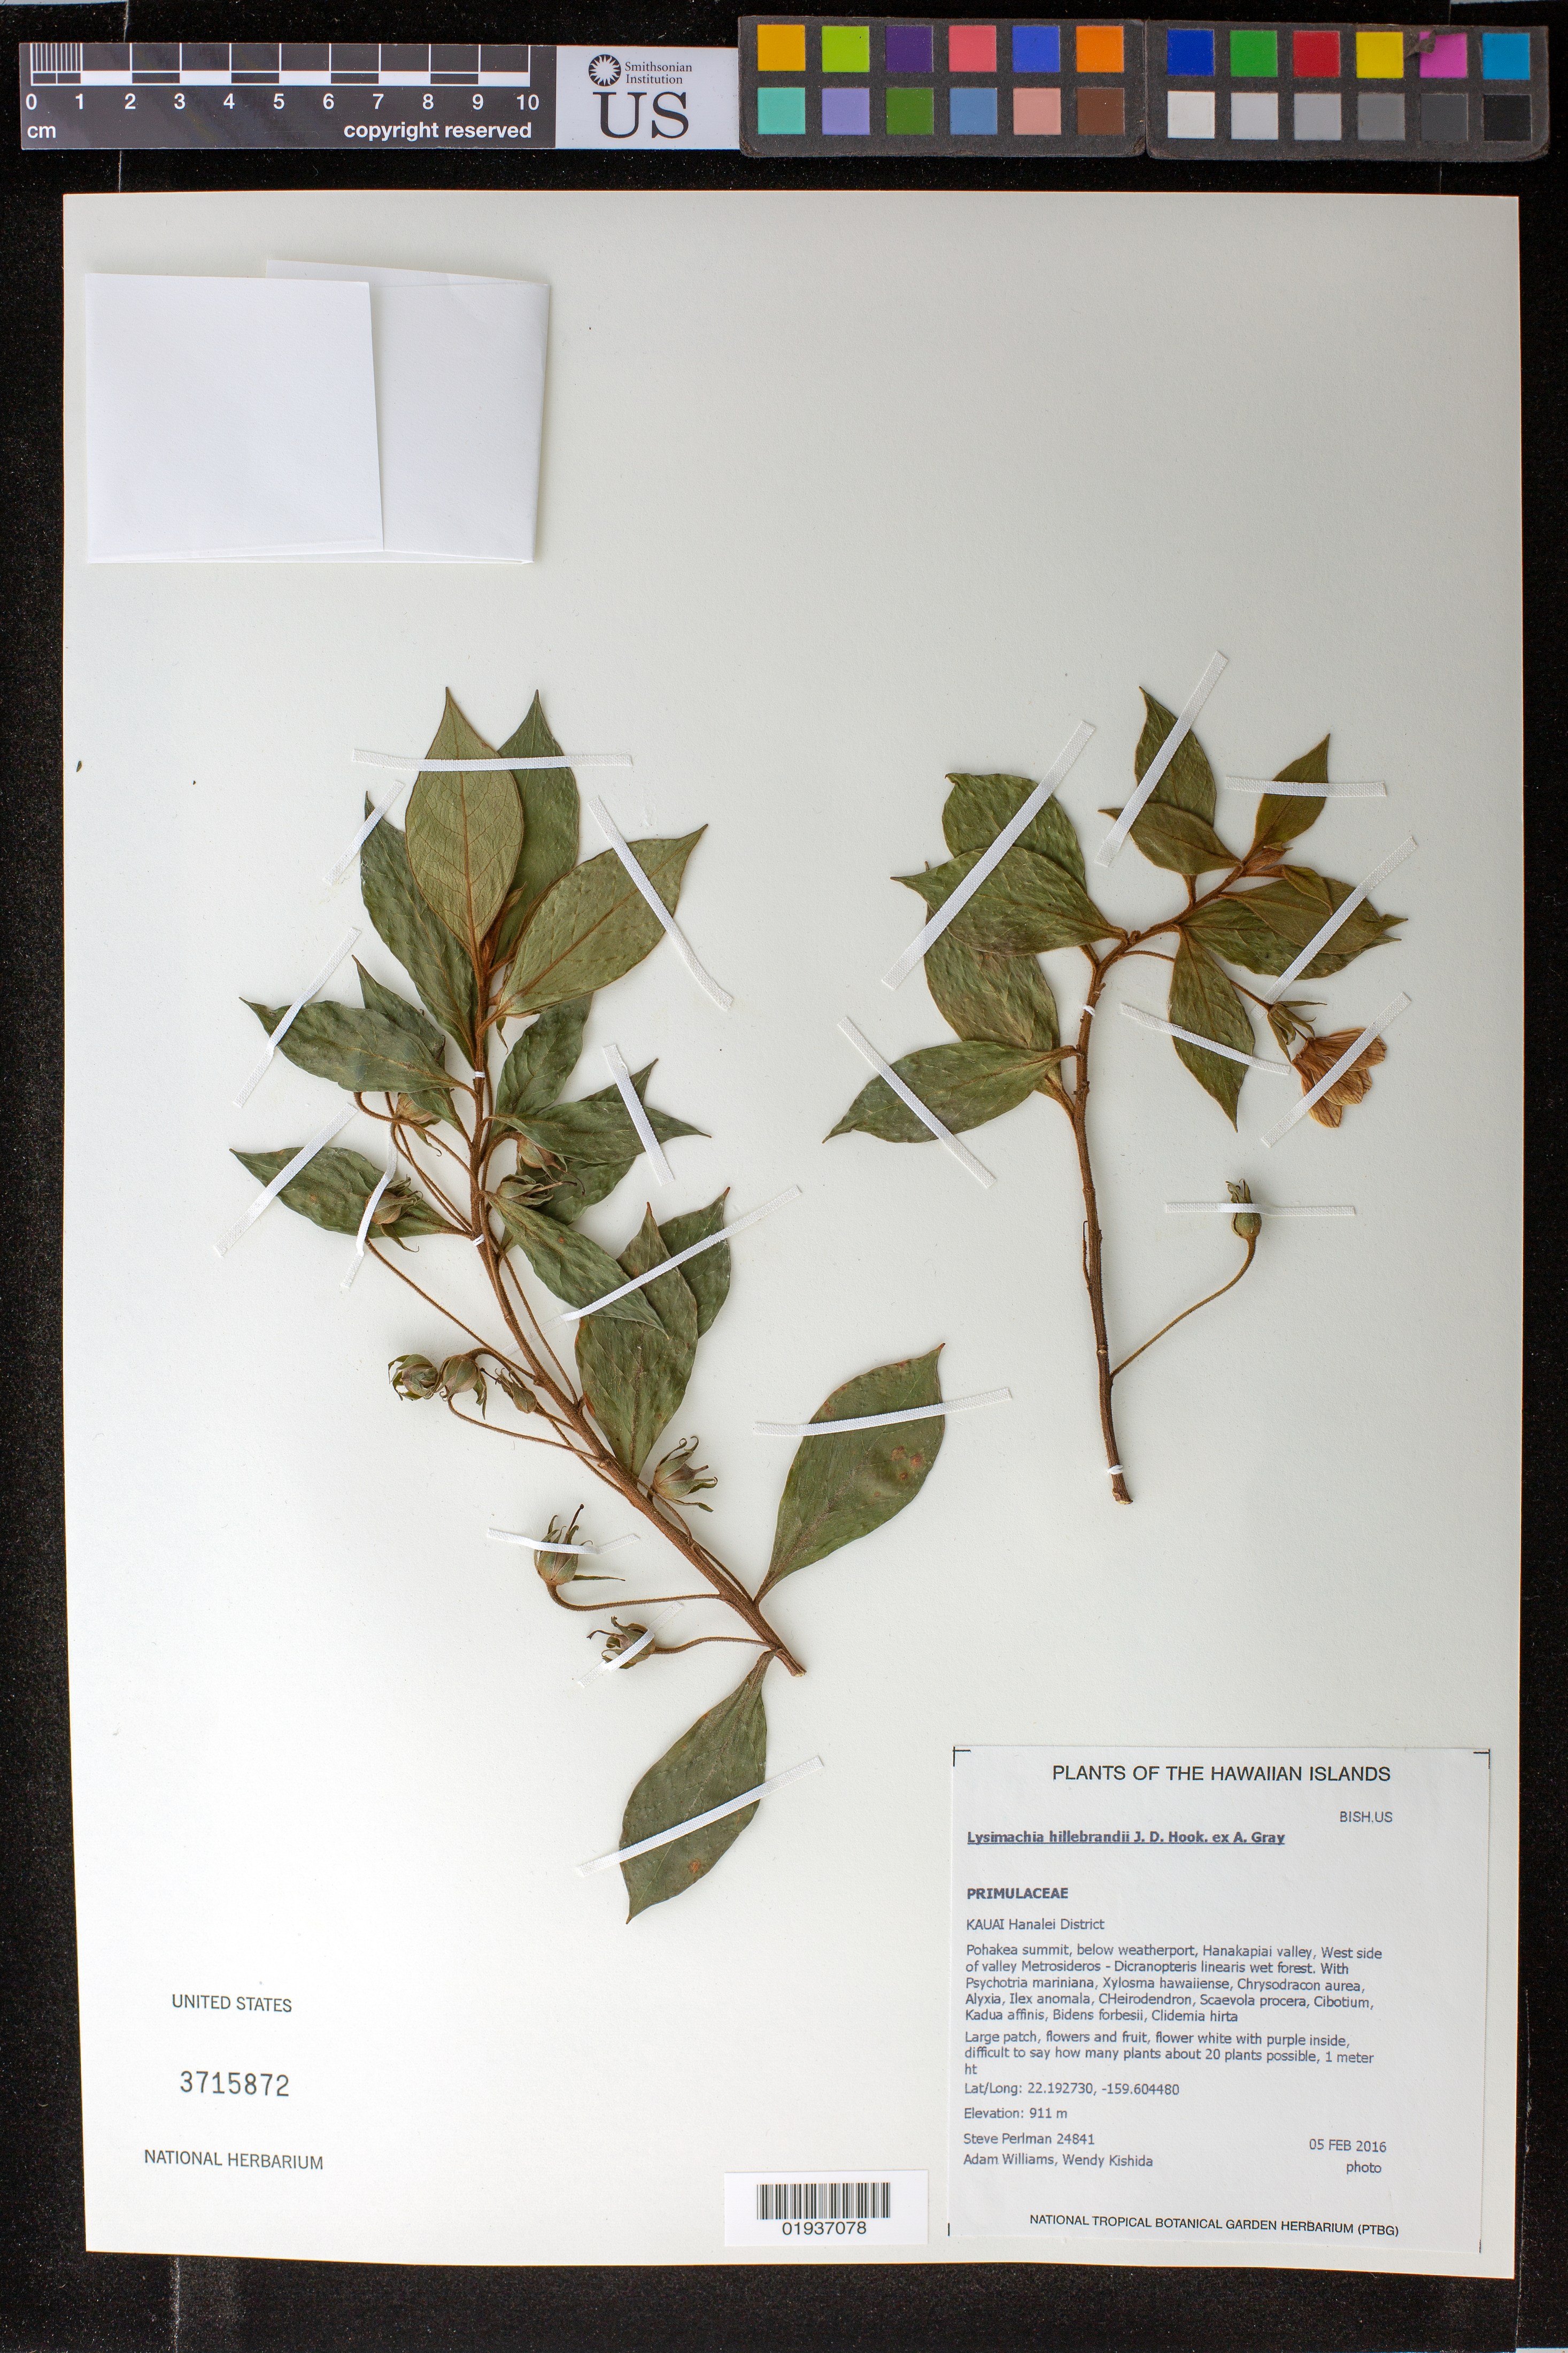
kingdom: Plantae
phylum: Tracheophyta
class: Magnoliopsida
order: Ericales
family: Primulaceae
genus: Lysimachia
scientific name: Lysimachia hillebrandii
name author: Hook. f. ex A. Gray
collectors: S. P. Perlman, A. Williams & W. Kishida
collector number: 24841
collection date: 2016-02-05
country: United States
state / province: Hawaii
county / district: Kauai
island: Kaua'i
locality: Hanalei District, Pohakea summit, below weather port, Hanakapiai valley, west side of valley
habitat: Wet forest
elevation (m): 911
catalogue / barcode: US 3715872